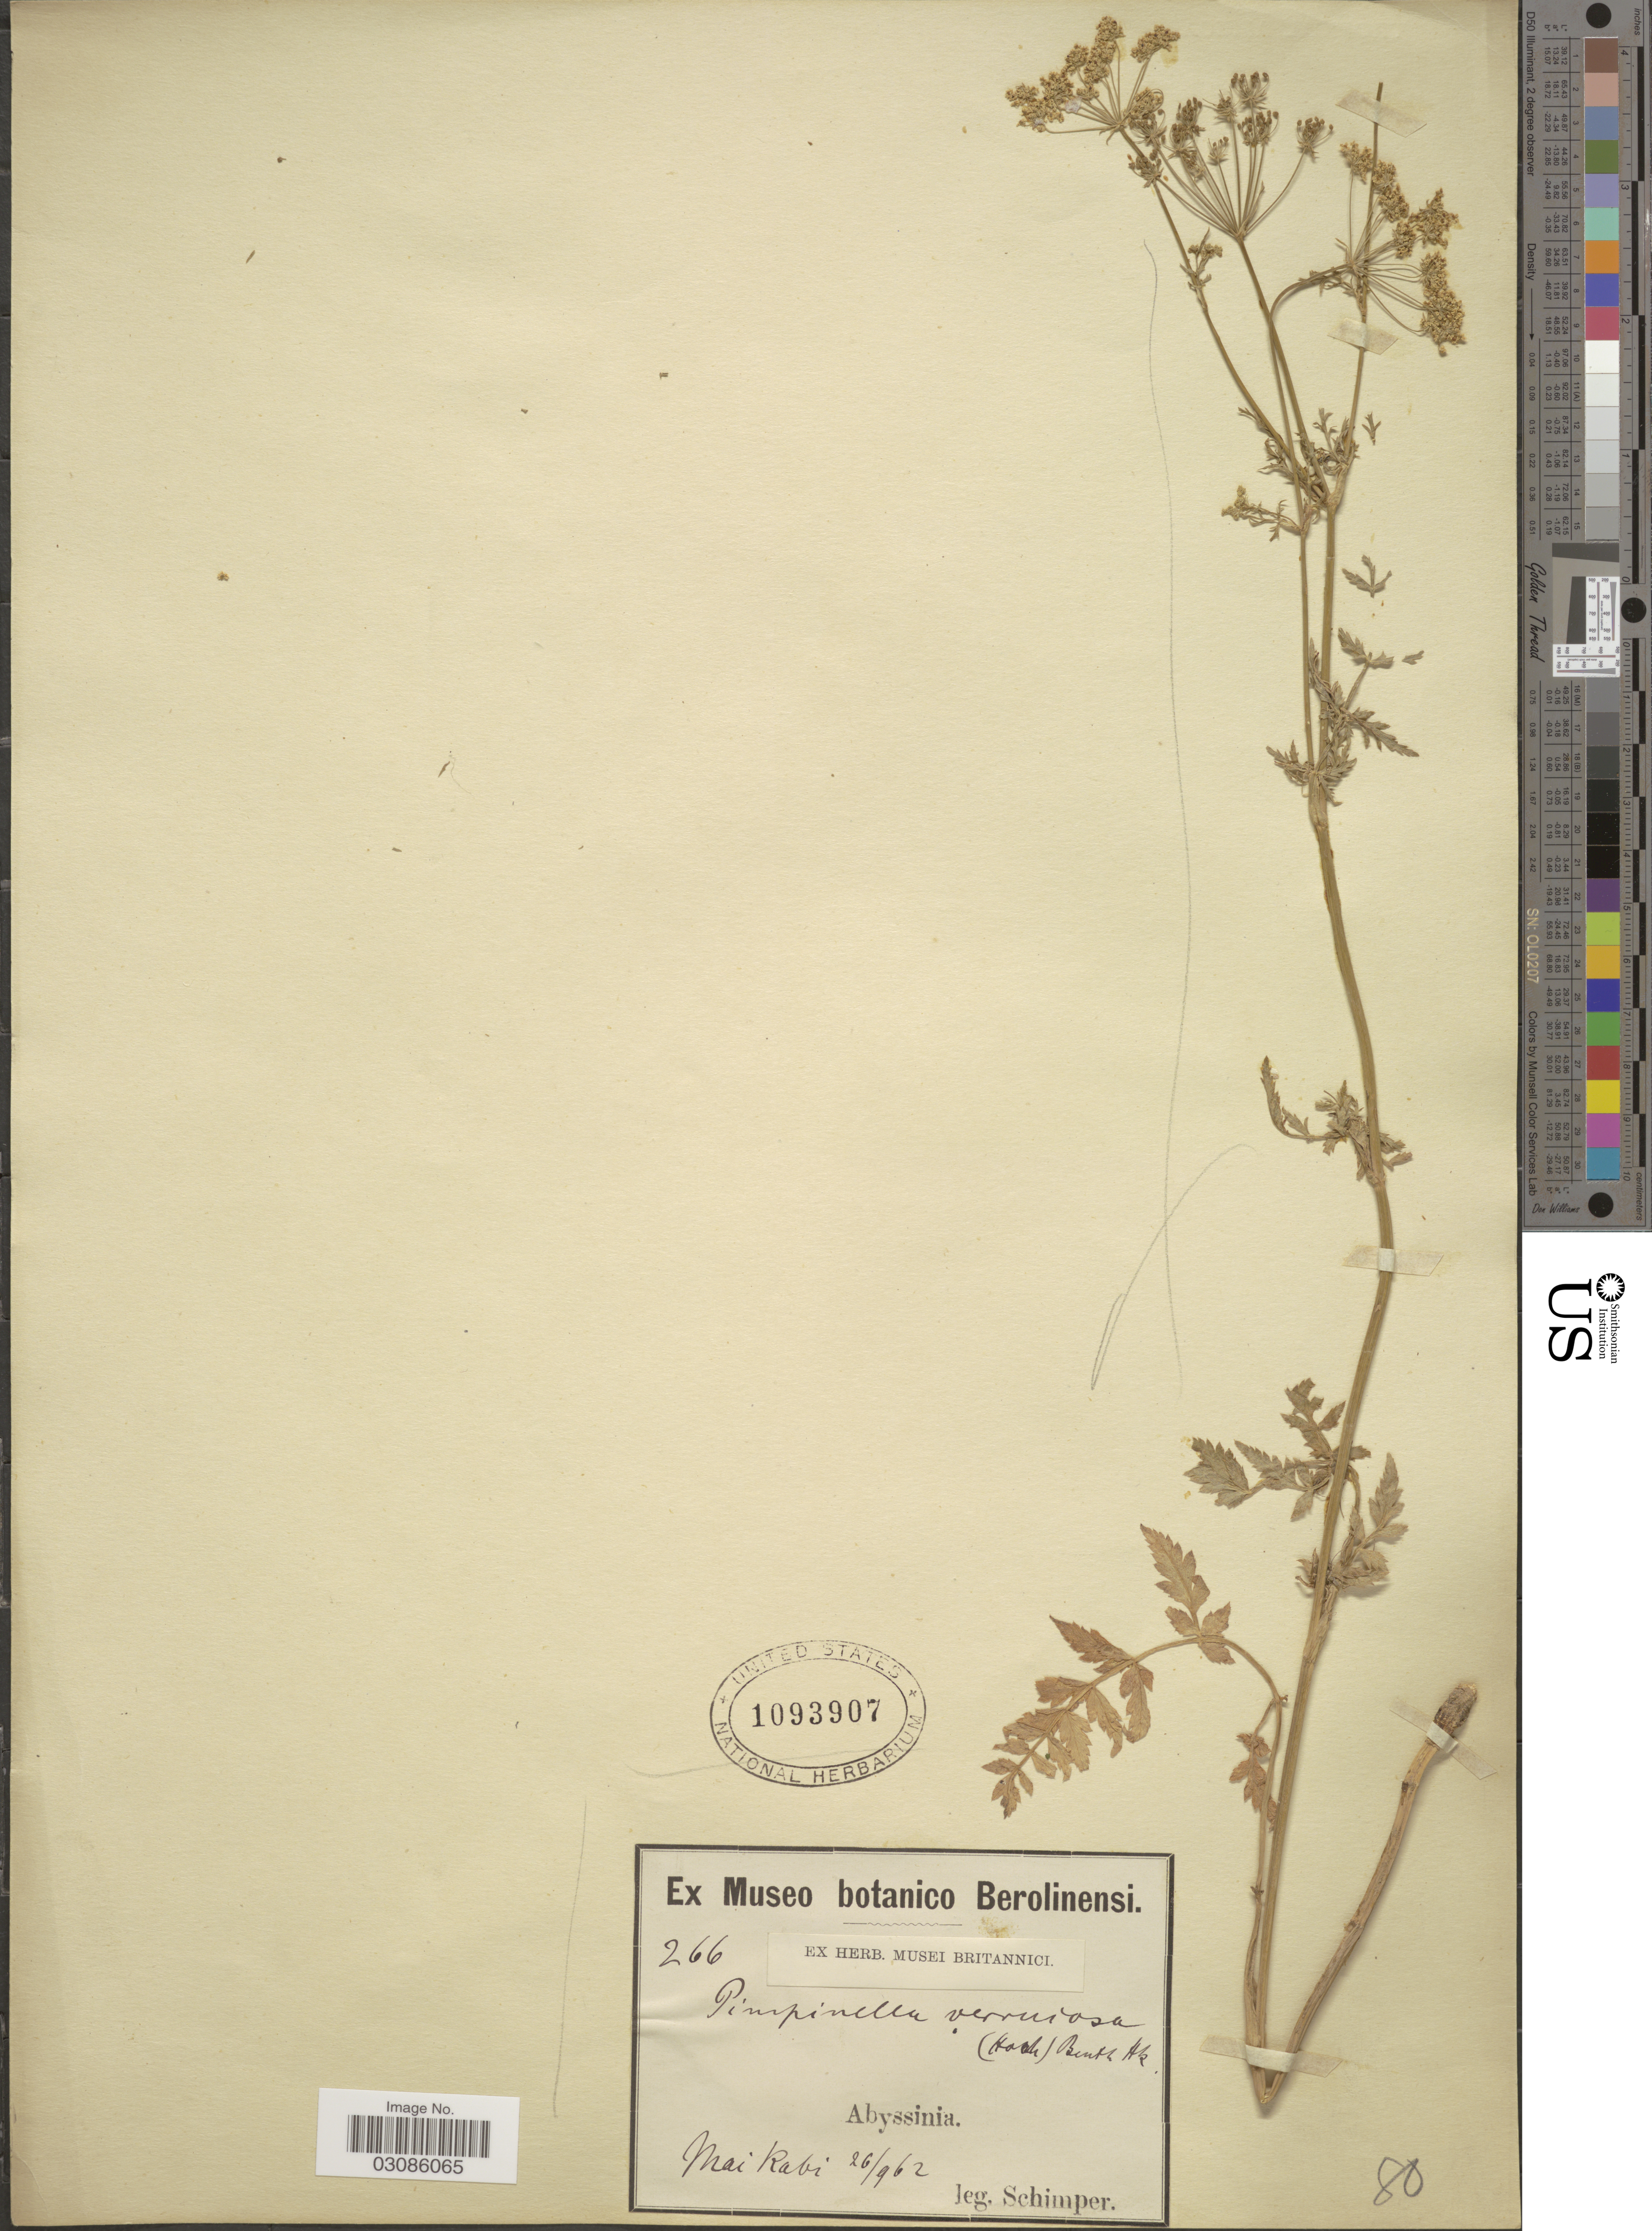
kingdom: Plantae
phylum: Tracheophyta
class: Magnoliopsida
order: Apiales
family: Apiaceae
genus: Pimpinella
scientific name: Pimpinella verrucosa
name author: (J. Gay ex A. Rich.) Vatke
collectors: -. Schimper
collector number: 266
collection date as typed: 26/962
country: Eritrea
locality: Abyssinia. Mai Rabi.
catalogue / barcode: US 1093907